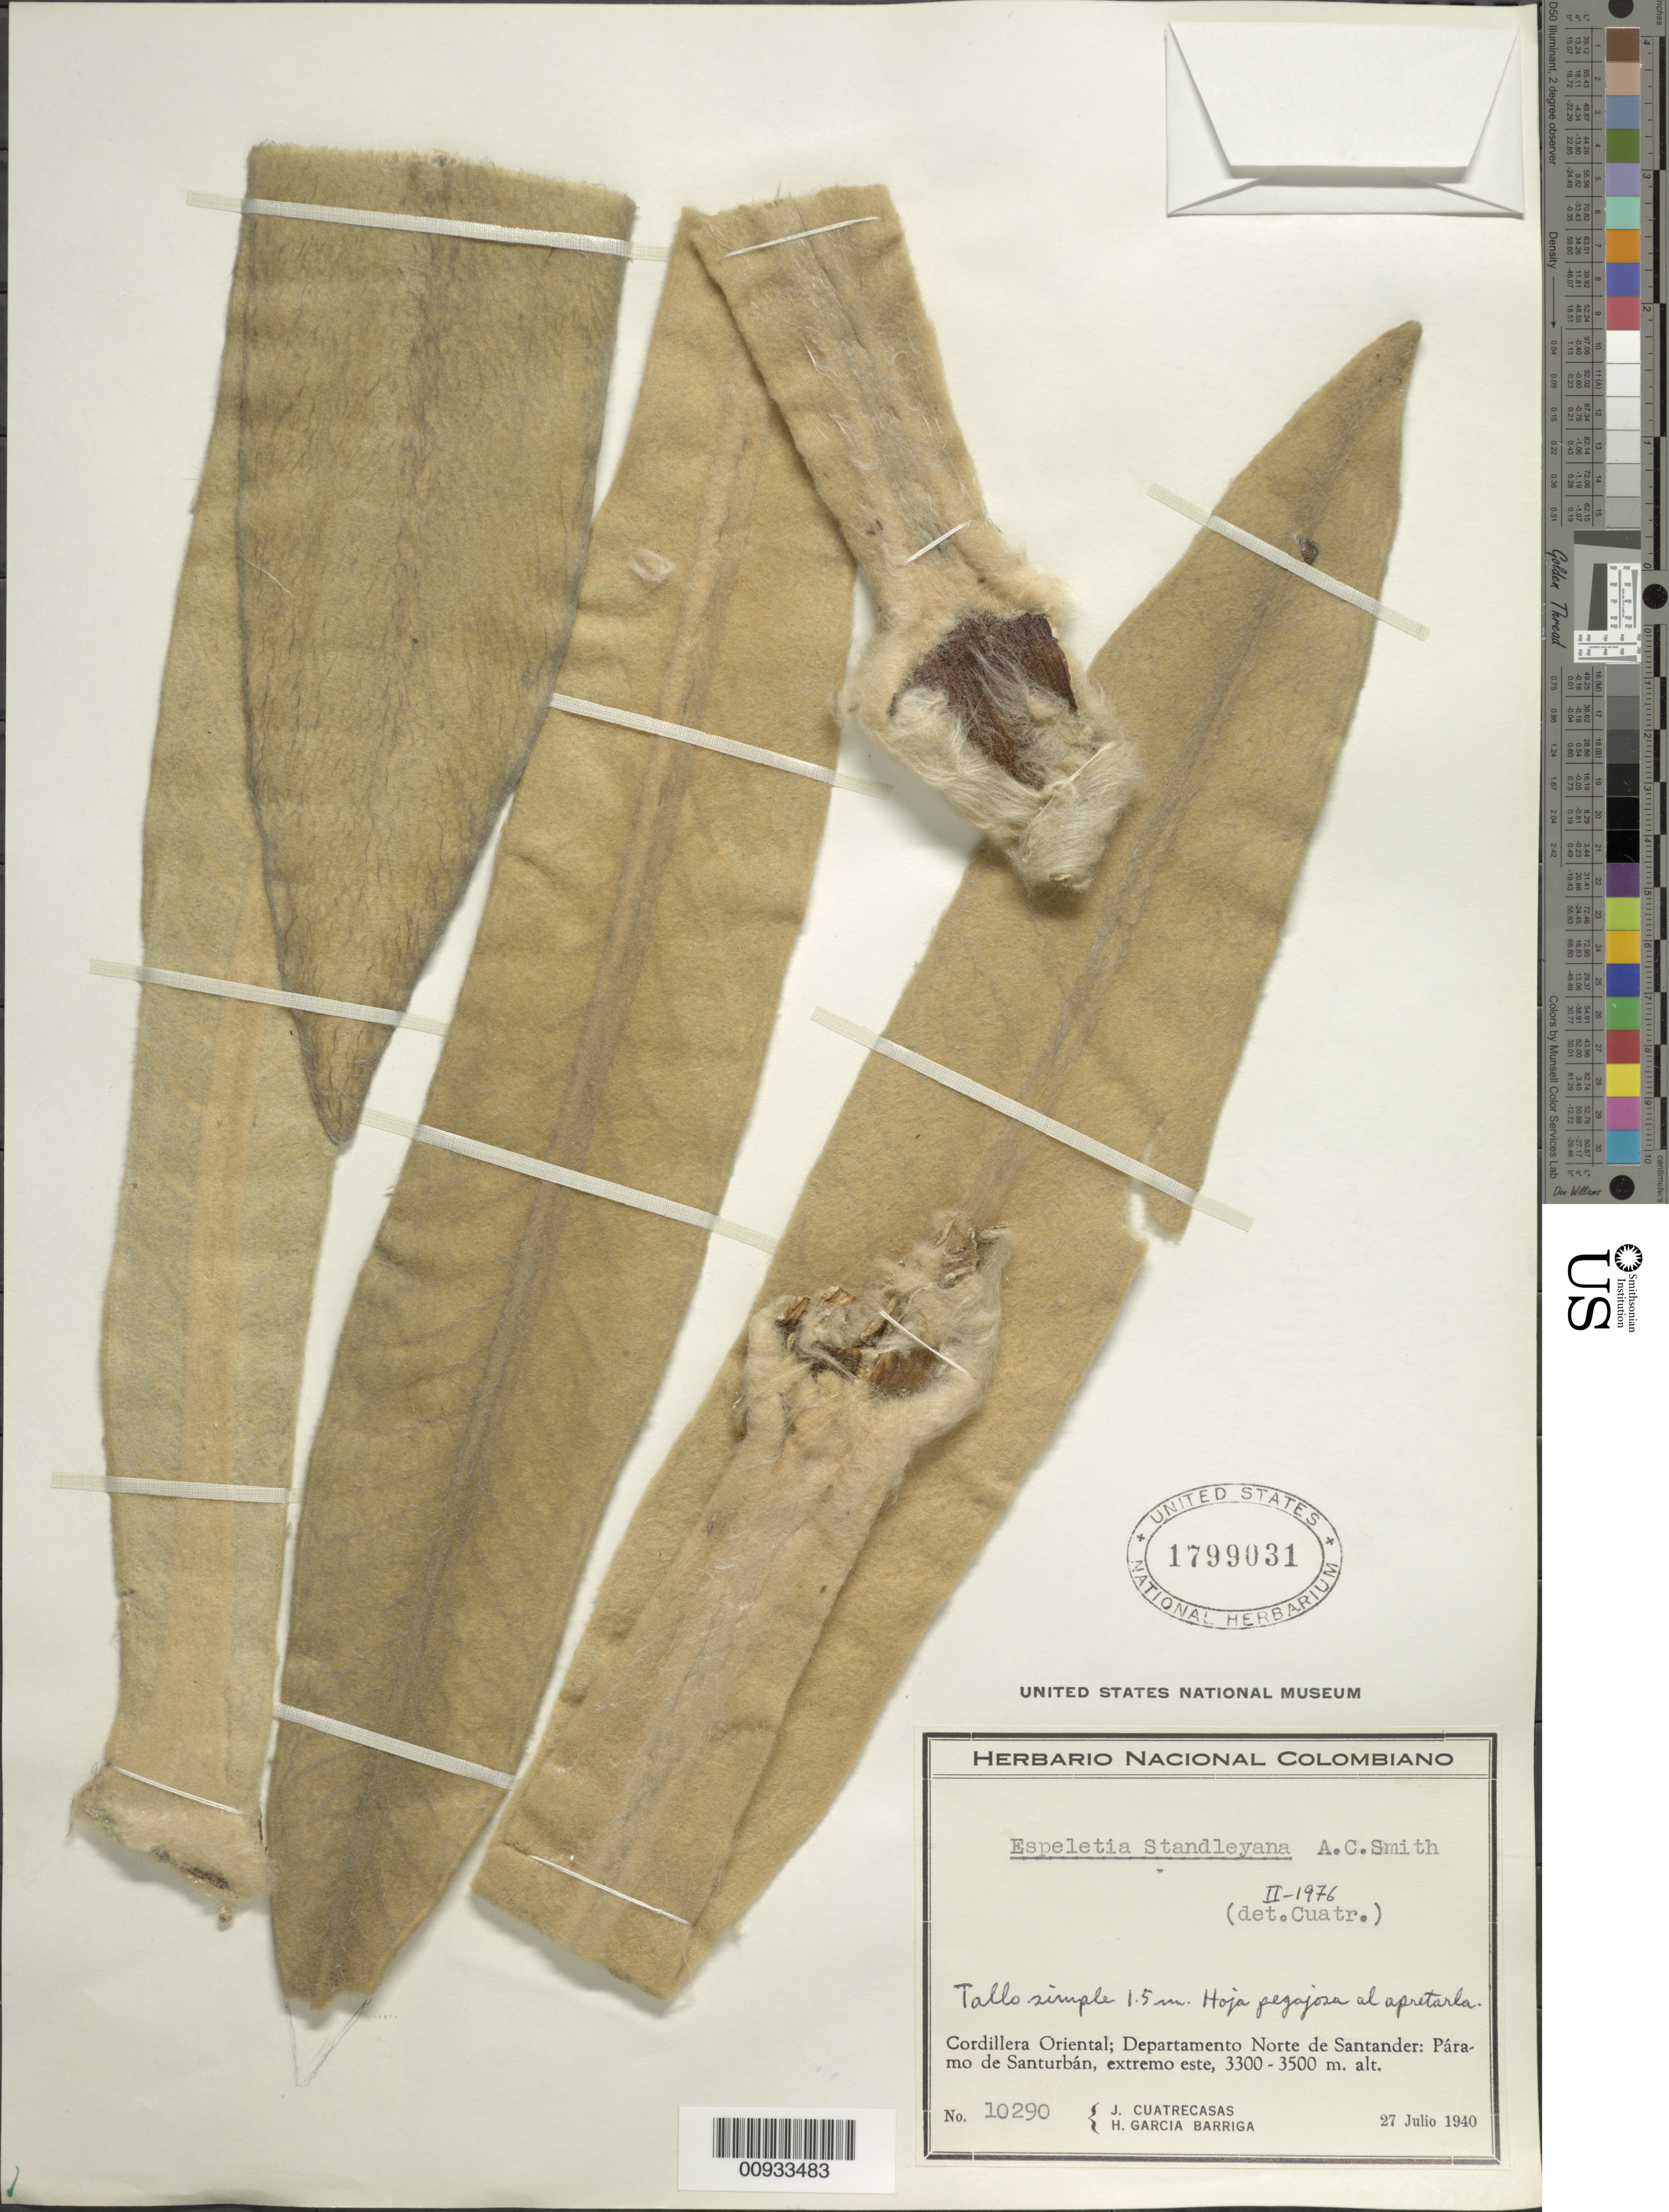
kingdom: Plantae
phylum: Tracheophyta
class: Magnoliopsida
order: Asterales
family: Asteraceae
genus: Espeletia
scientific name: Espeletia standleyana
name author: A.C. Sm.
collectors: J. Cuatrecasas & H. García Barriga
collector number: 10290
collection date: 1940-07-27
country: Colombia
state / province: Norte de Santander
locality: Páramo de Santurbán. Extremo E.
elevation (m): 3300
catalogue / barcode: US 1799031